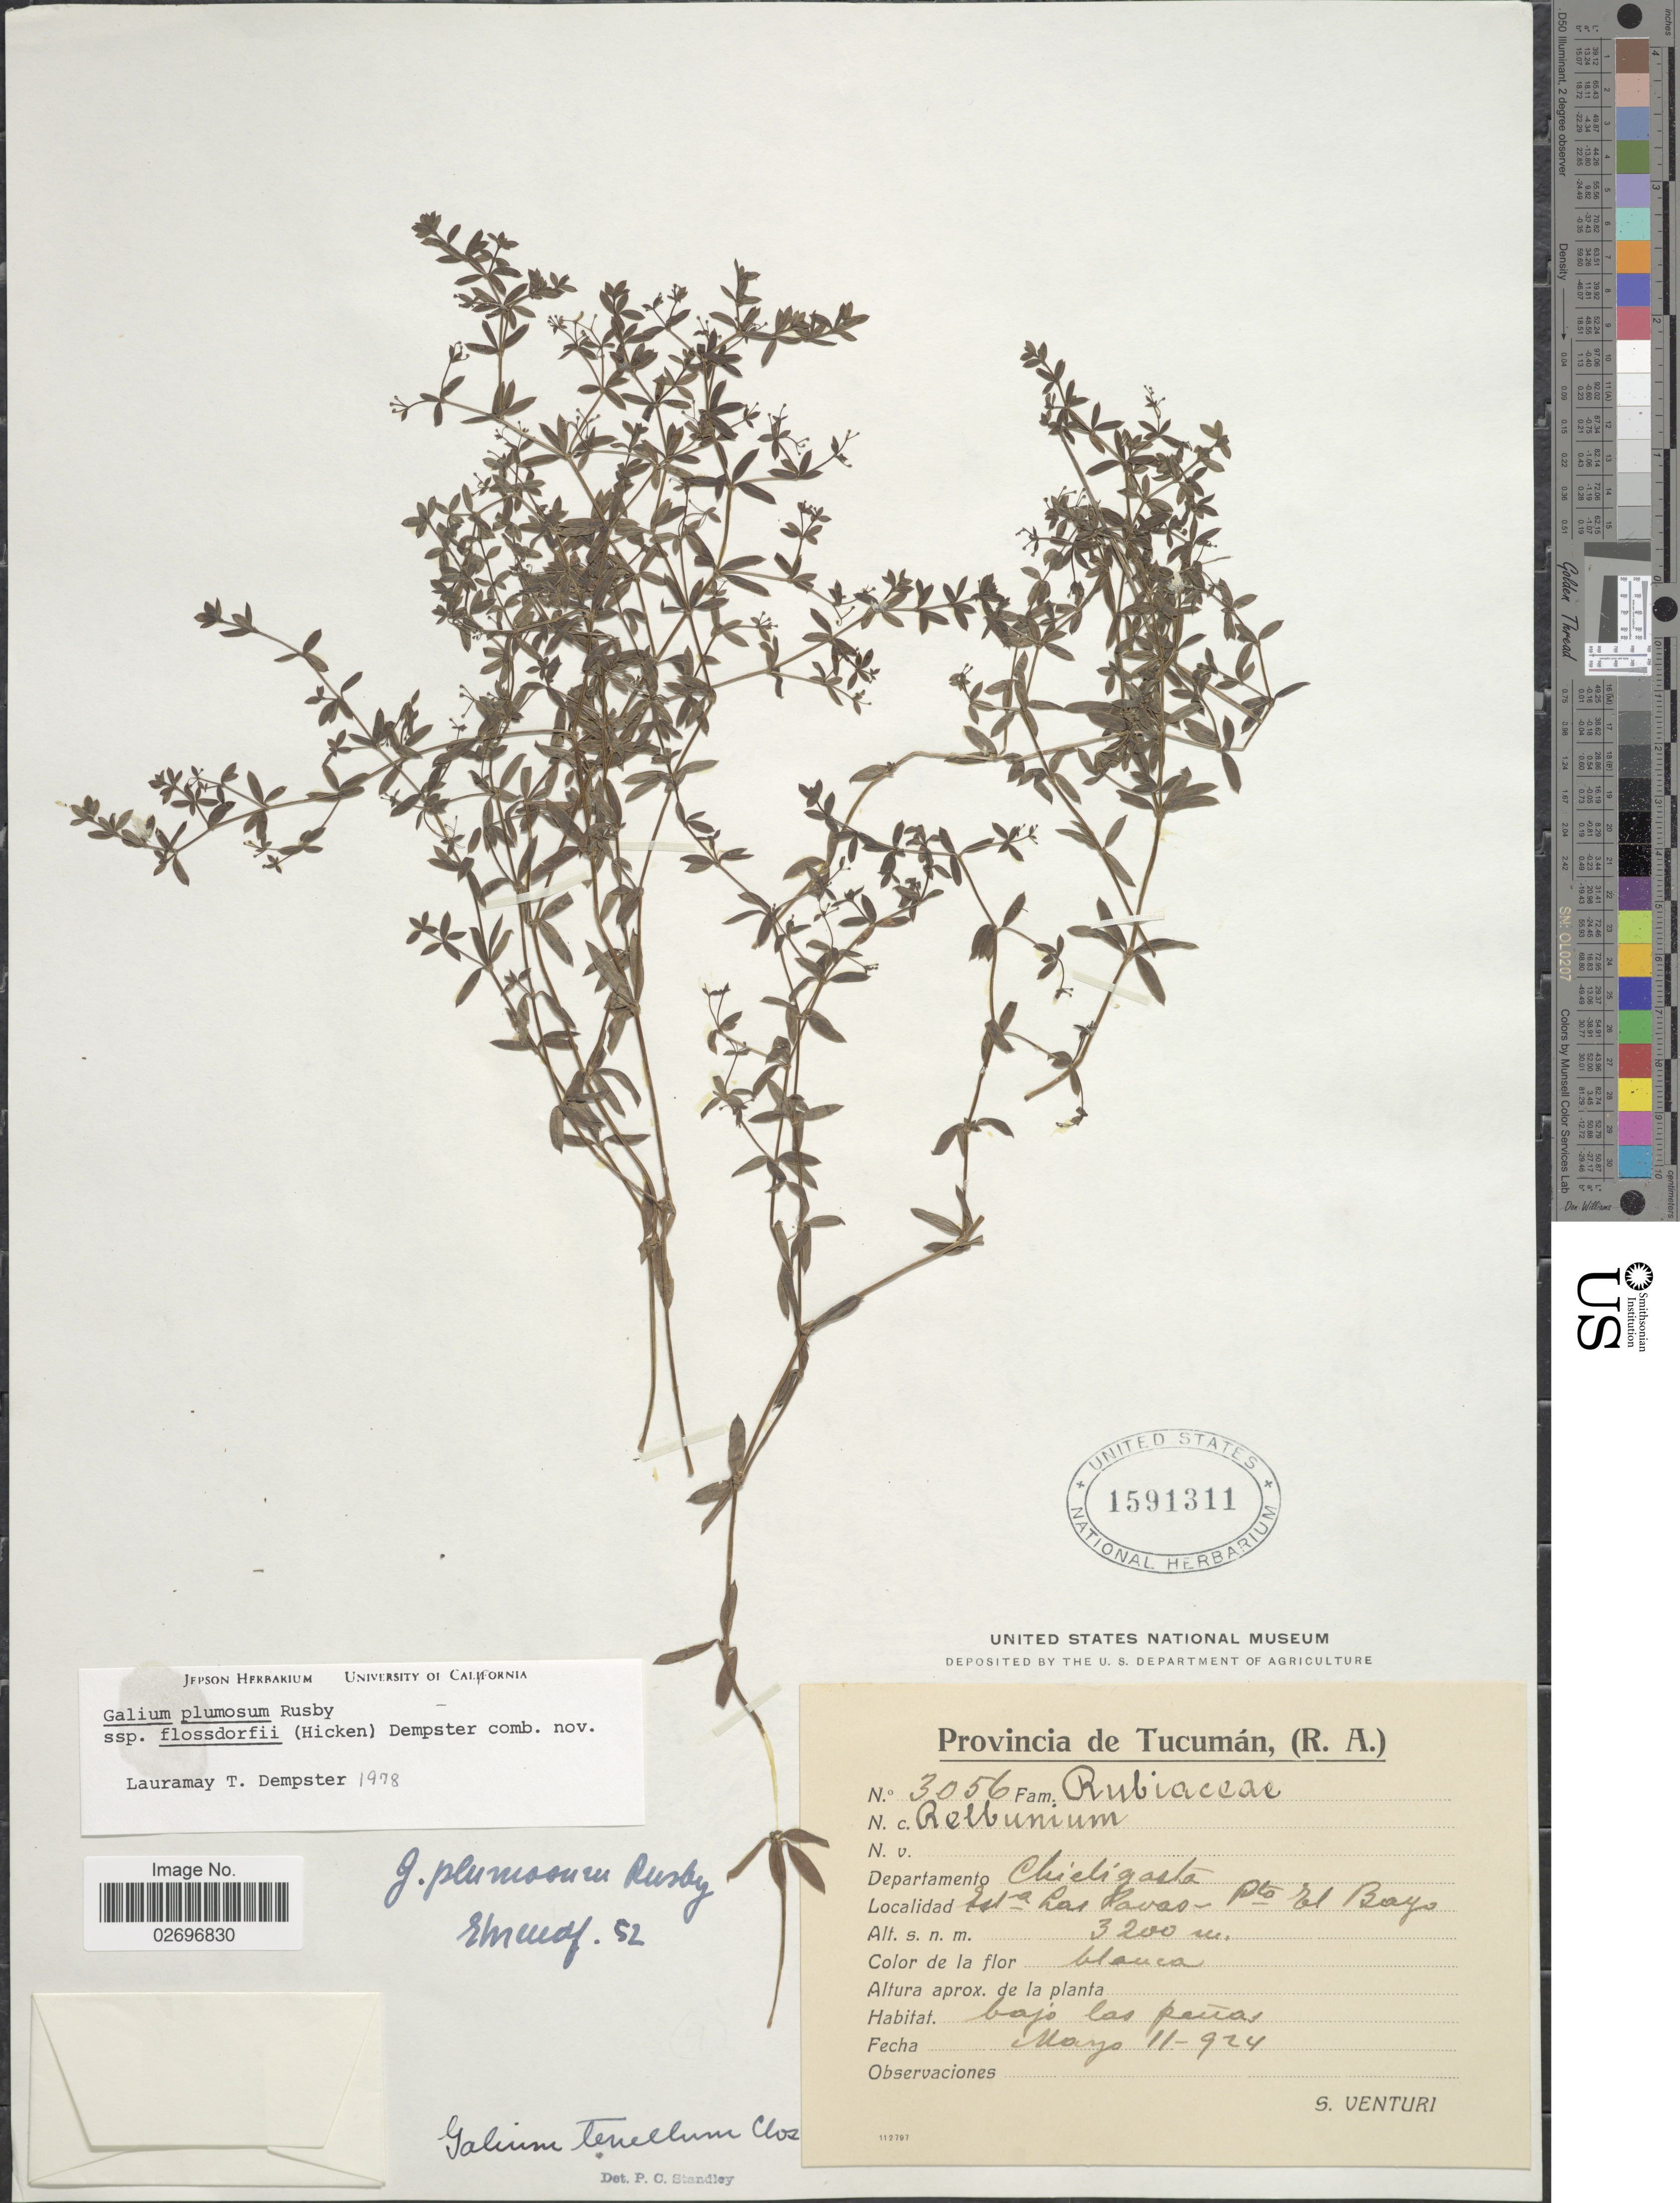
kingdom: Plantae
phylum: Tracheophyta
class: Magnoliopsida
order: Gentianales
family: Rubiaceae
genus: Galium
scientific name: Galium plumosum subsp. flossdorfii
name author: (Hicken) Dempster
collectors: S. Venturi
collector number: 3056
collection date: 1924-05-11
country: Argentina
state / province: Tucuman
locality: Provincia de Tucuman, (R.A.), Departamento Chicligasta, Esta. Las Pavas - Pto. El Bayo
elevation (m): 3200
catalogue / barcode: US 1591311